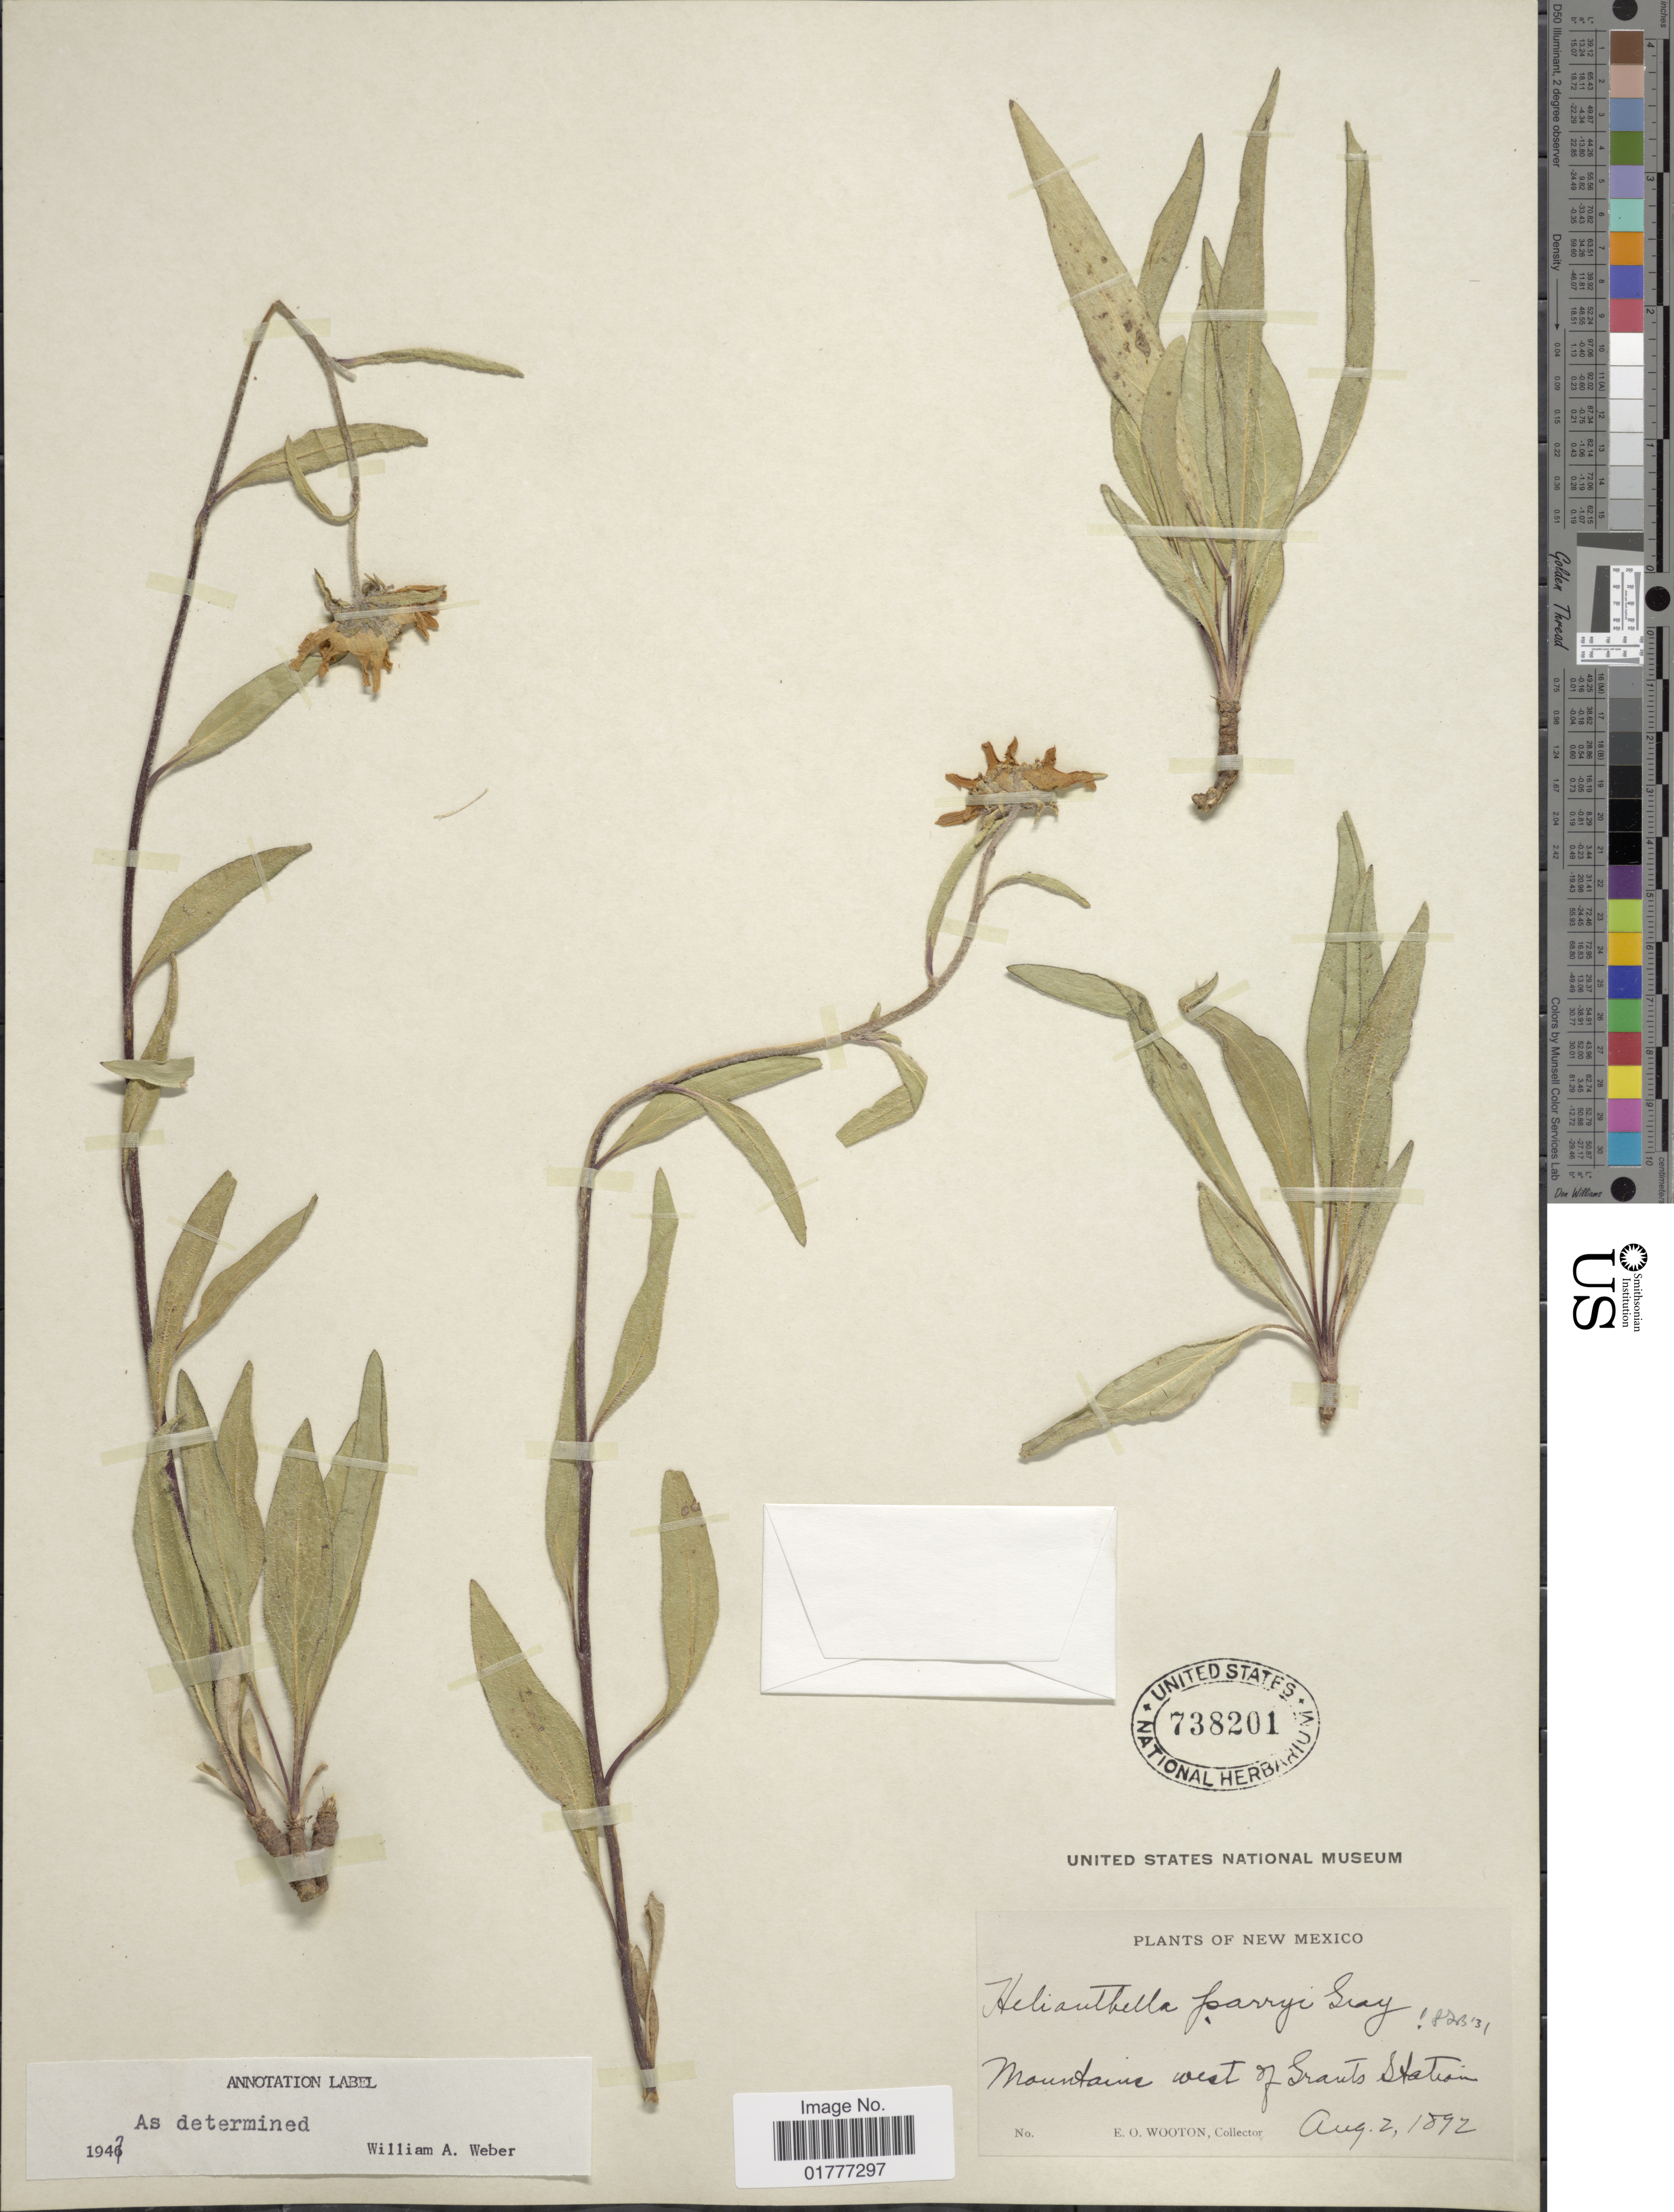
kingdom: Plantae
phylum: Tracheophyta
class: Magnoliopsida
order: Asterales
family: Asteraceae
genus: Helianthella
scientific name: Helianthella parryi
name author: A. Gray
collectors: E. O. Wooton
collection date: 1892-08-02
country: United States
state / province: New Mexico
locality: Mountains west of Grants Station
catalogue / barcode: US 738201